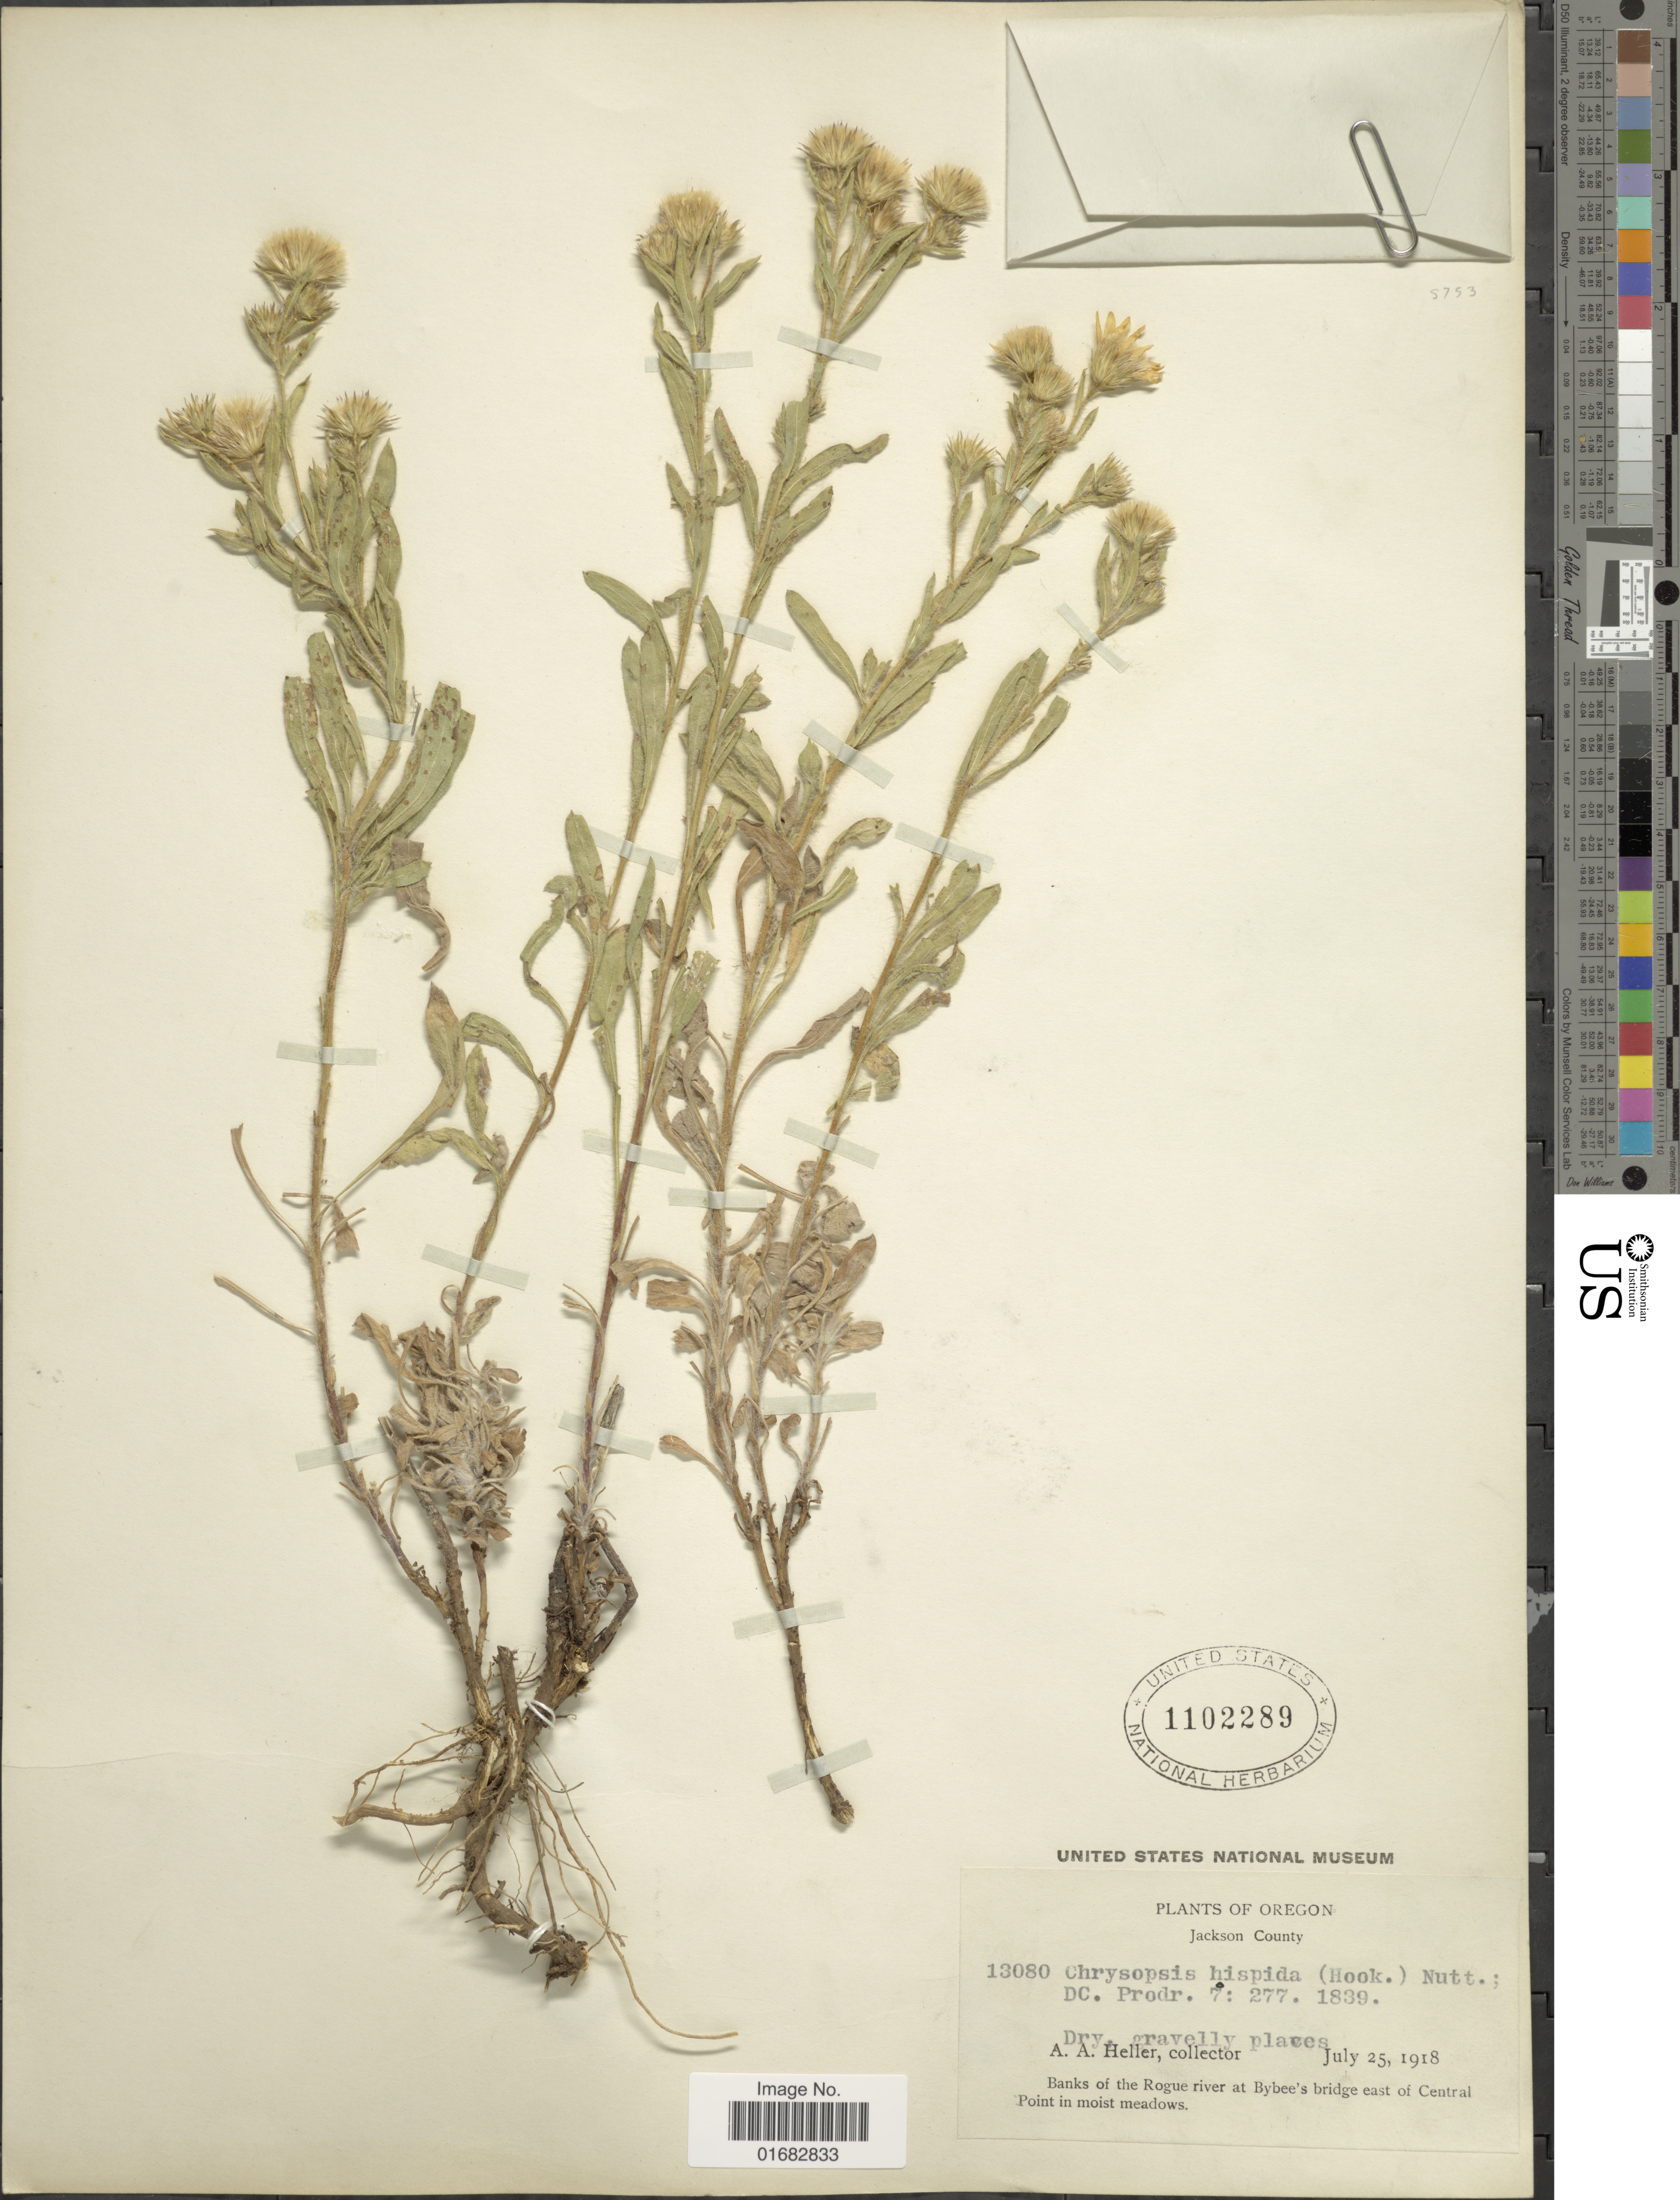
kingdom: Plantae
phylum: Tracheophyta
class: Magnoliopsida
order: Asterales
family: Asteraceae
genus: Heterotheca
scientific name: Heterotheca villosa var. hispida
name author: (Hook.) V.L. Harms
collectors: A. A. Heller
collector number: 13080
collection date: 1918-07-25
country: United States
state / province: Oregon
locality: Jackson County. Banks of the Rogue river at Bybee's bridge east of Central Point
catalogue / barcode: US 1102289